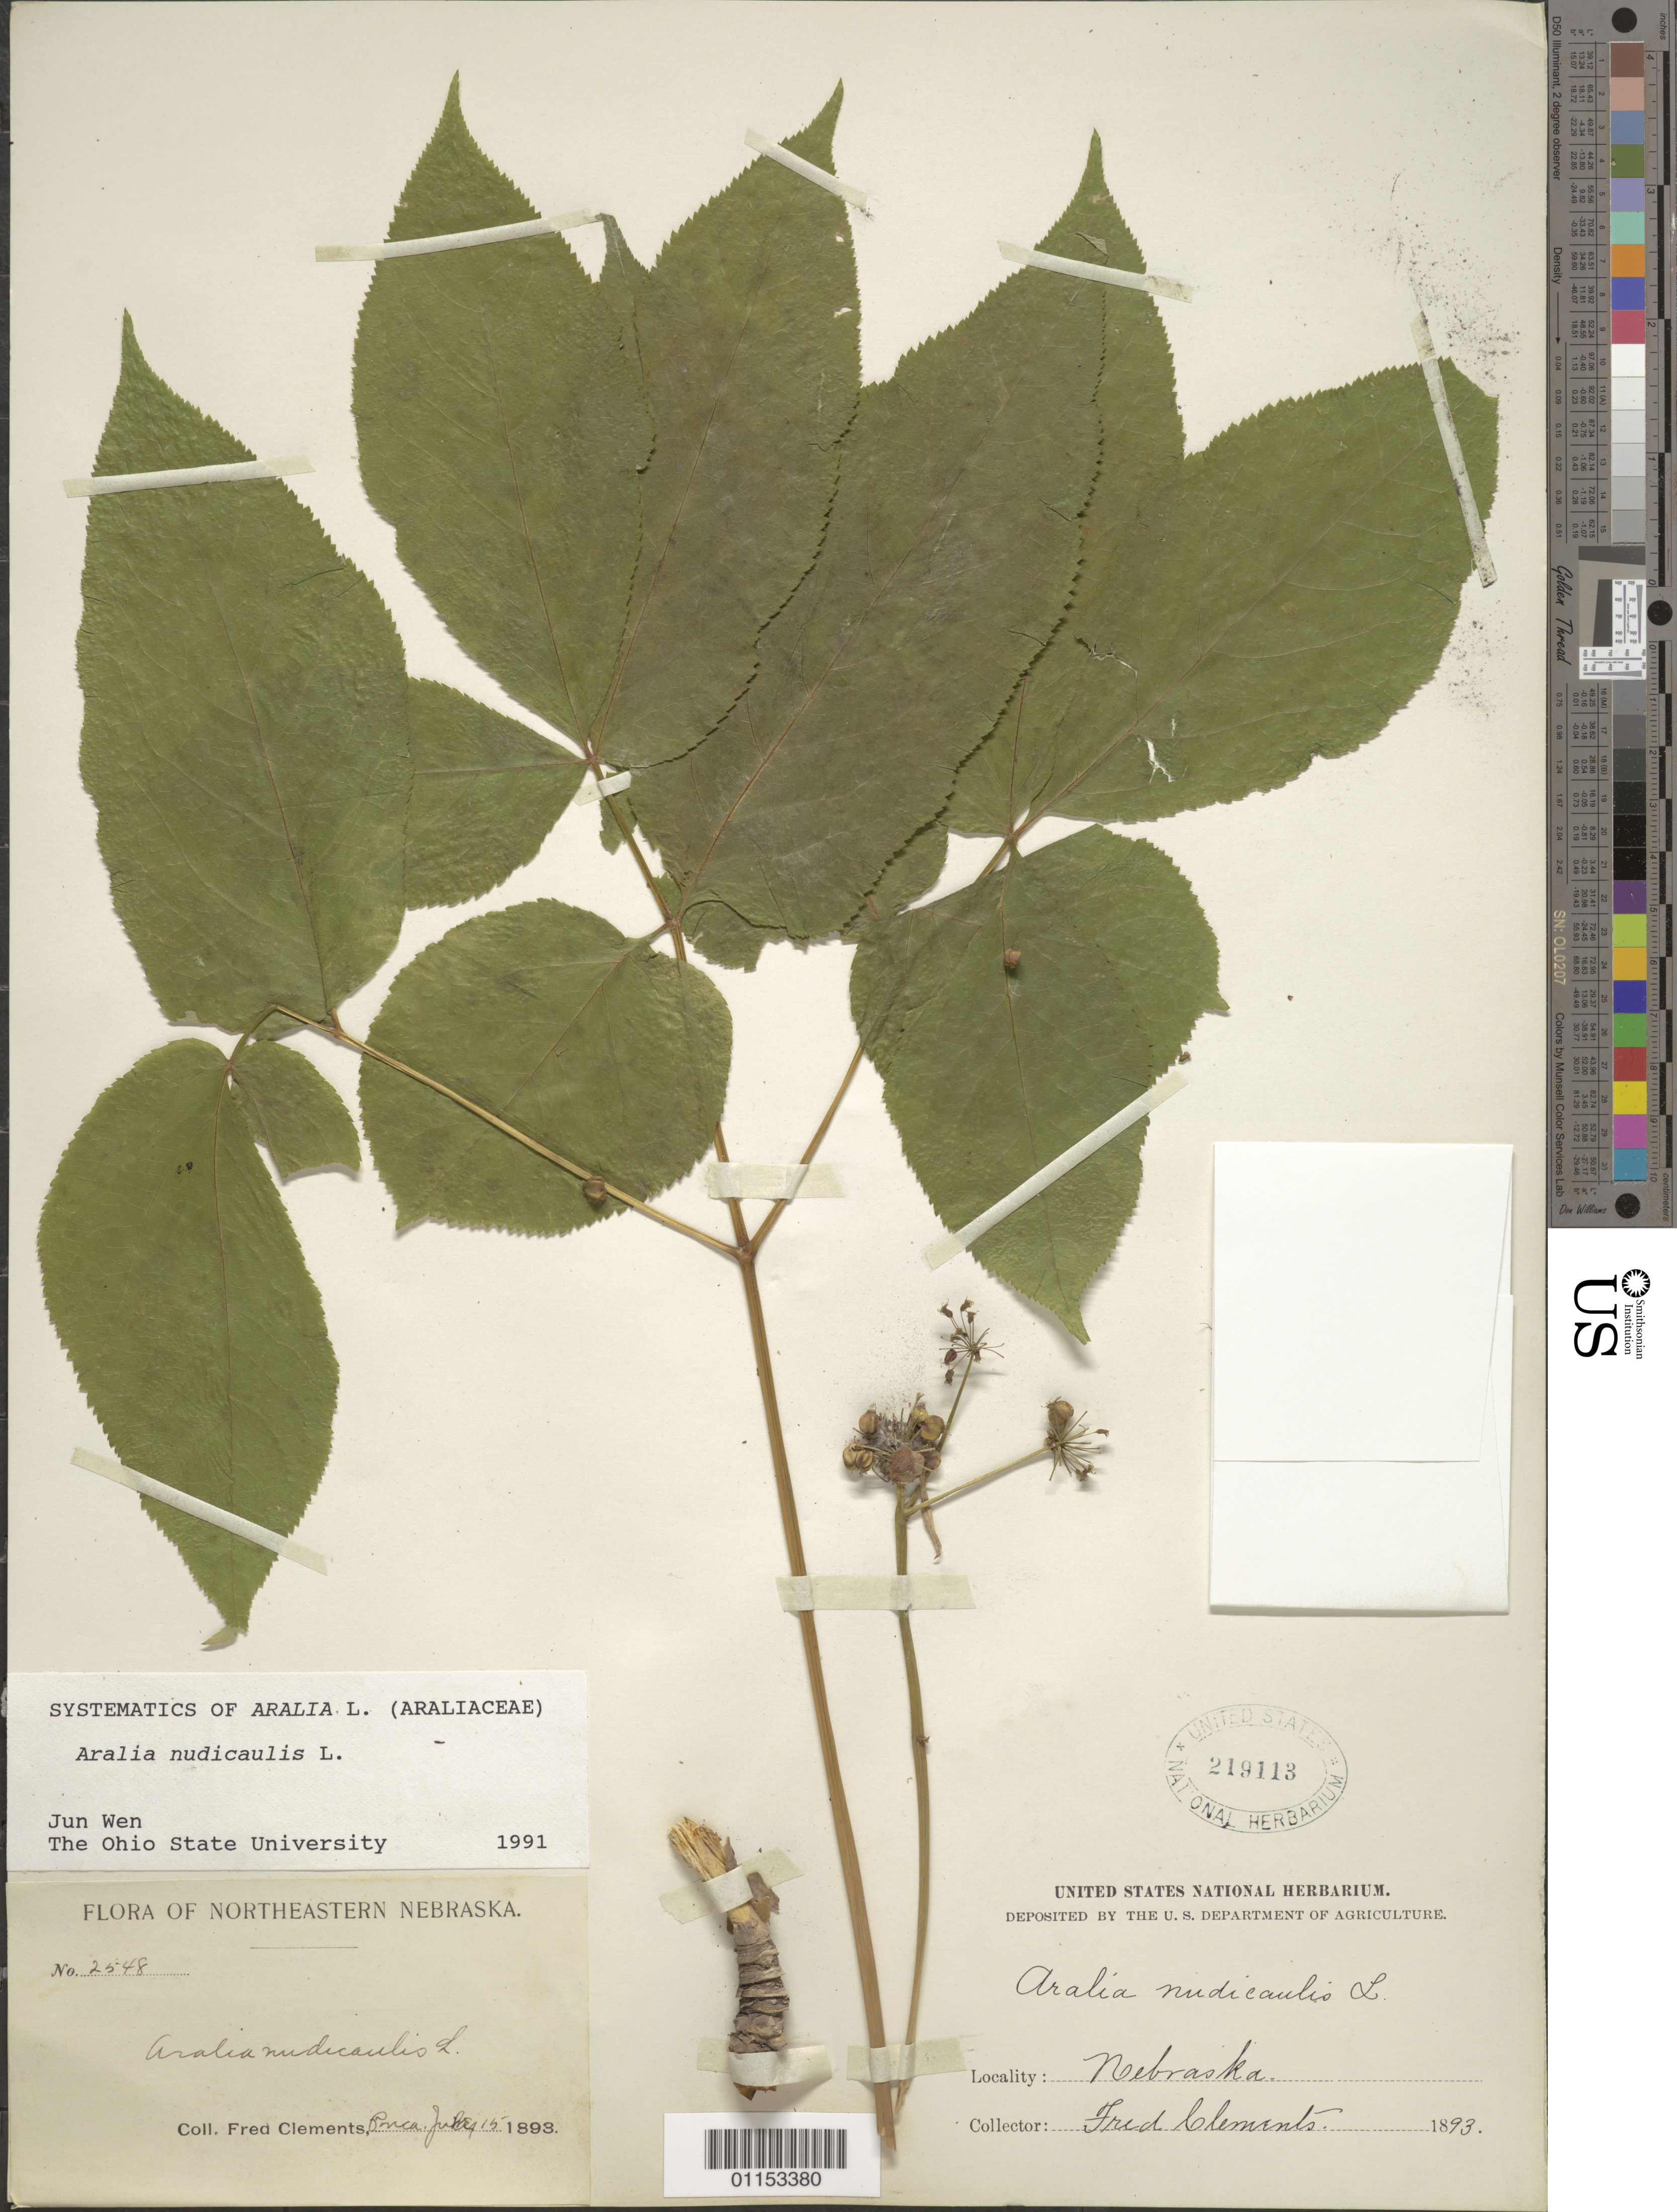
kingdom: Plantae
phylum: Tracheophyta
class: Magnoliopsida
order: Apiales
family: Araliaceae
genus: Aralia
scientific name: Aralia nudicaulis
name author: L.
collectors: F. E. Clements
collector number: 2548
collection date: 1893-07-15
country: United States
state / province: Nebraska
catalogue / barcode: US 219113